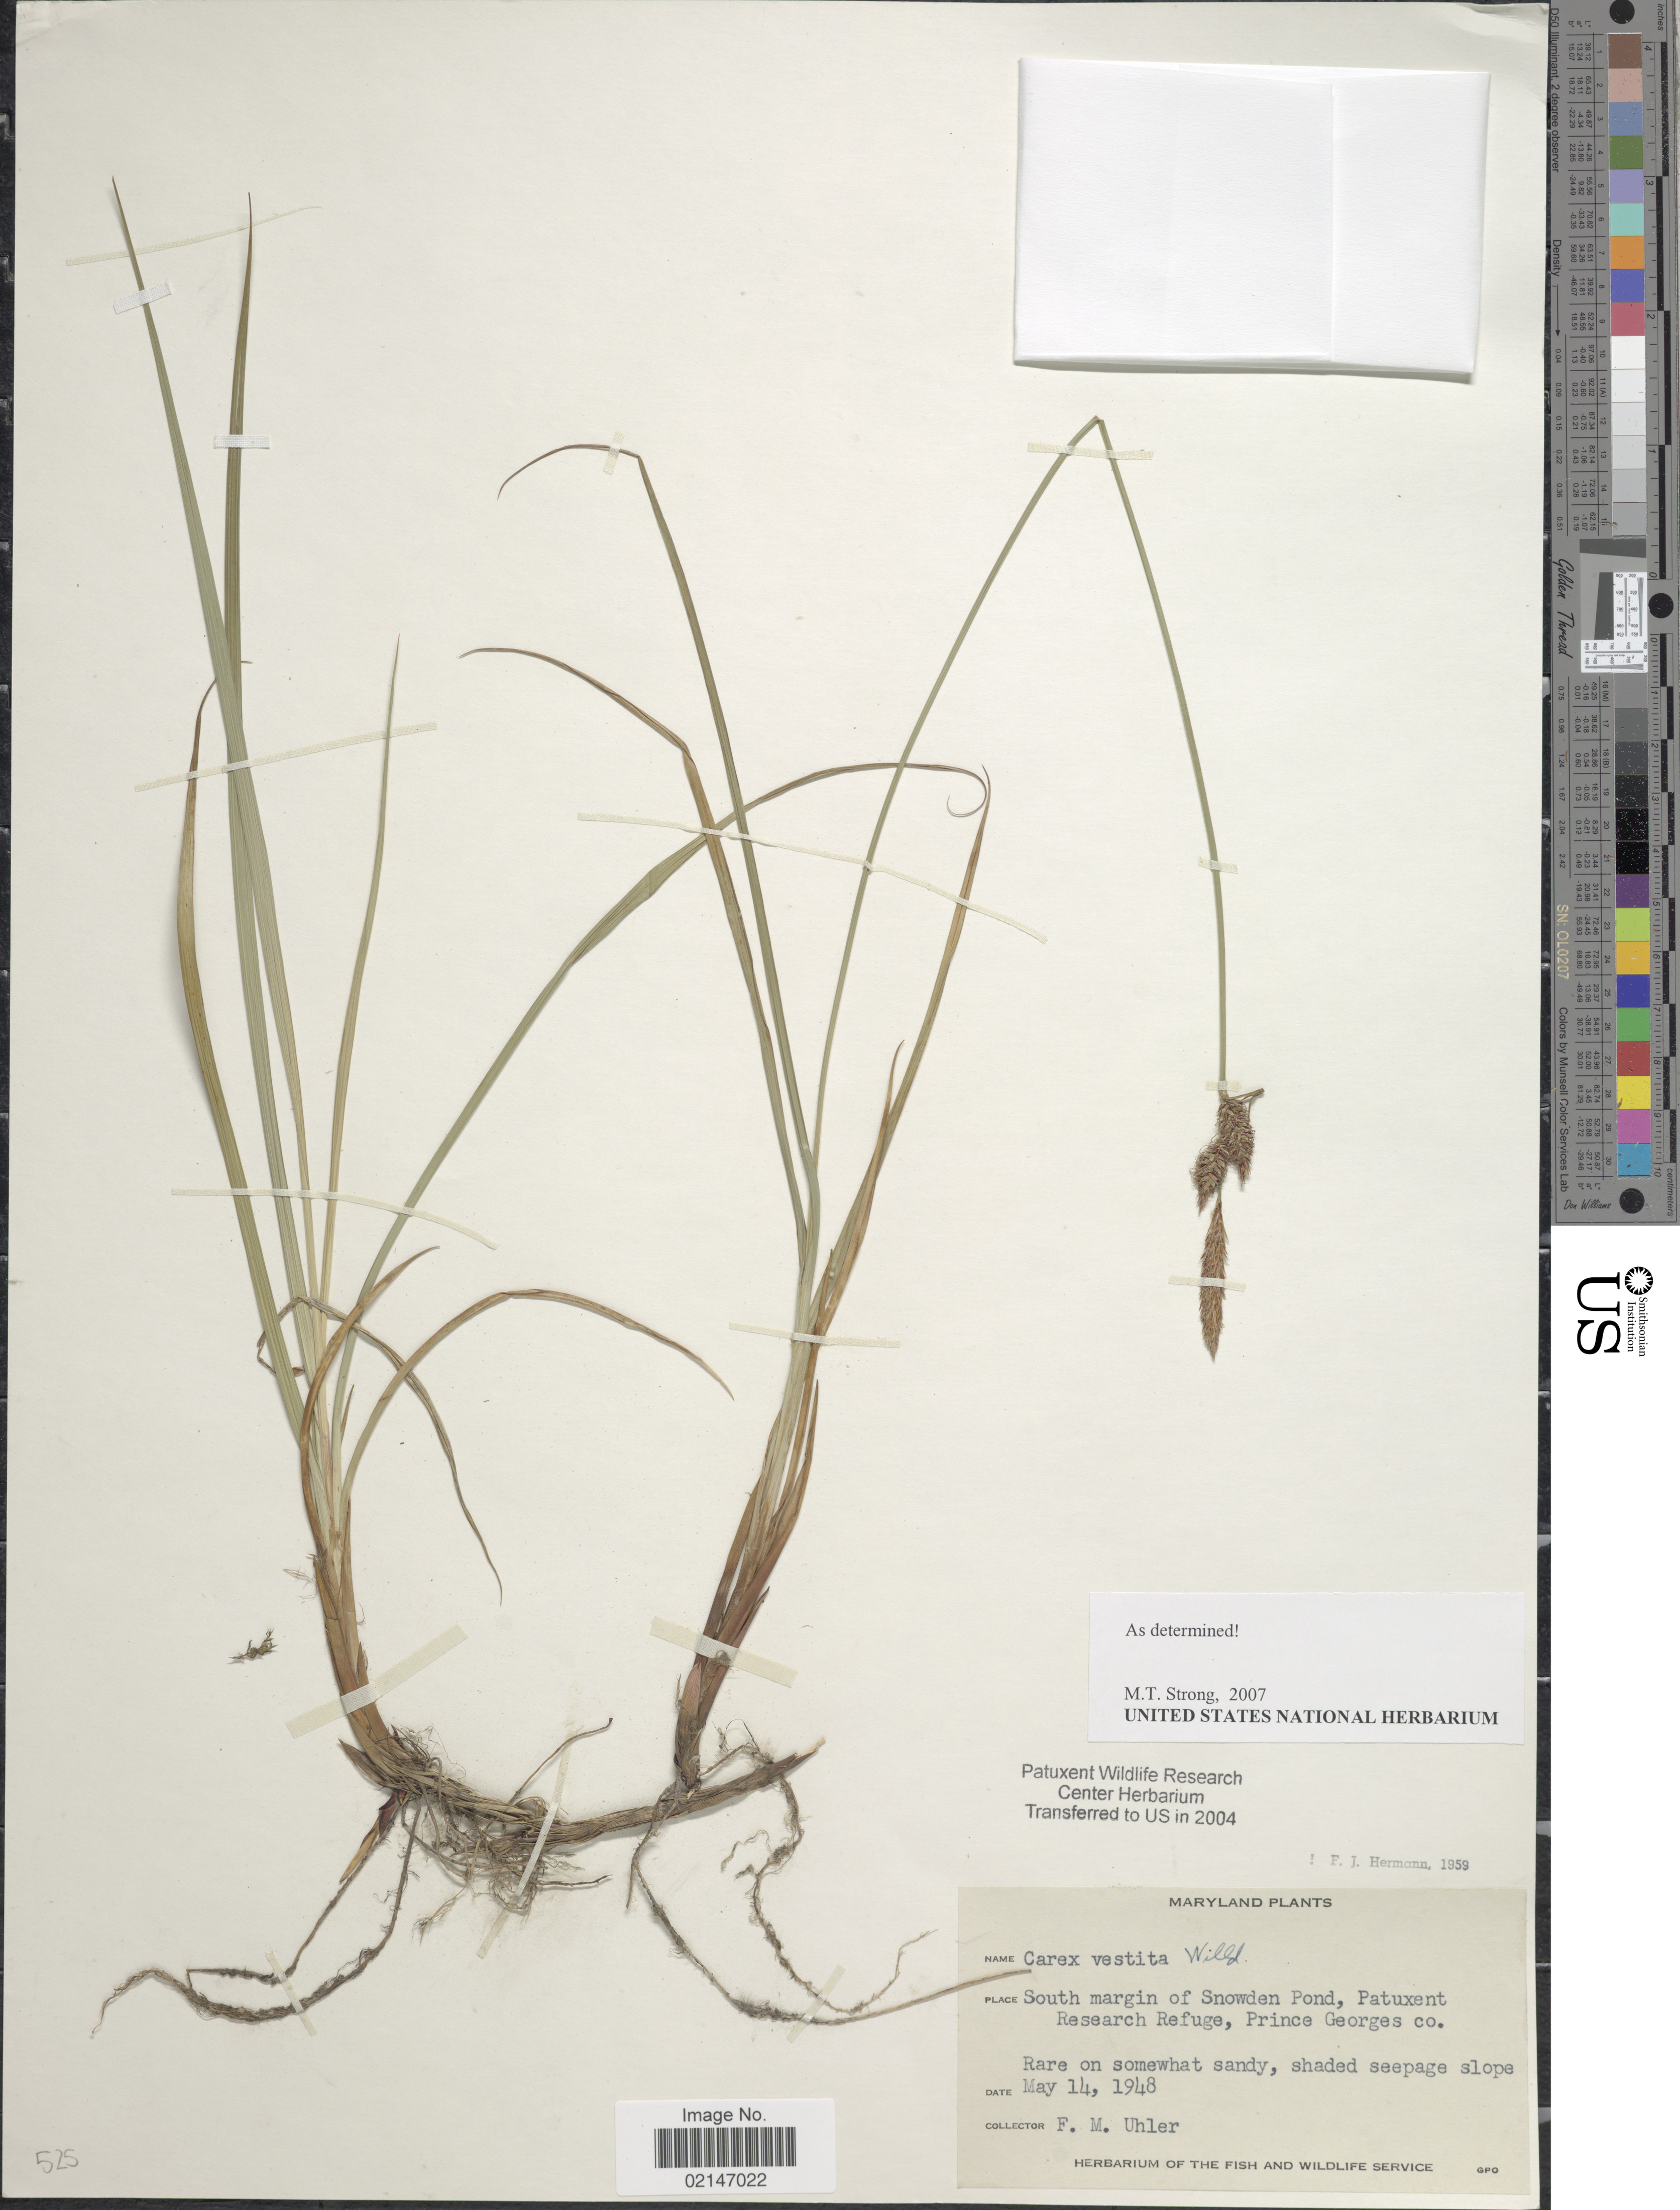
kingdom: Plantae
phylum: Tracheophyta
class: Liliopsida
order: Poales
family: Cyperaceae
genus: Carex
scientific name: Carex vestita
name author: Willd.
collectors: F. M. Uhler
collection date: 1948-05-14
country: United States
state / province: Maryland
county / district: Prince George's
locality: South margin of Snowden Pond, Patuxent Research Refuge, Prince Georges Co.